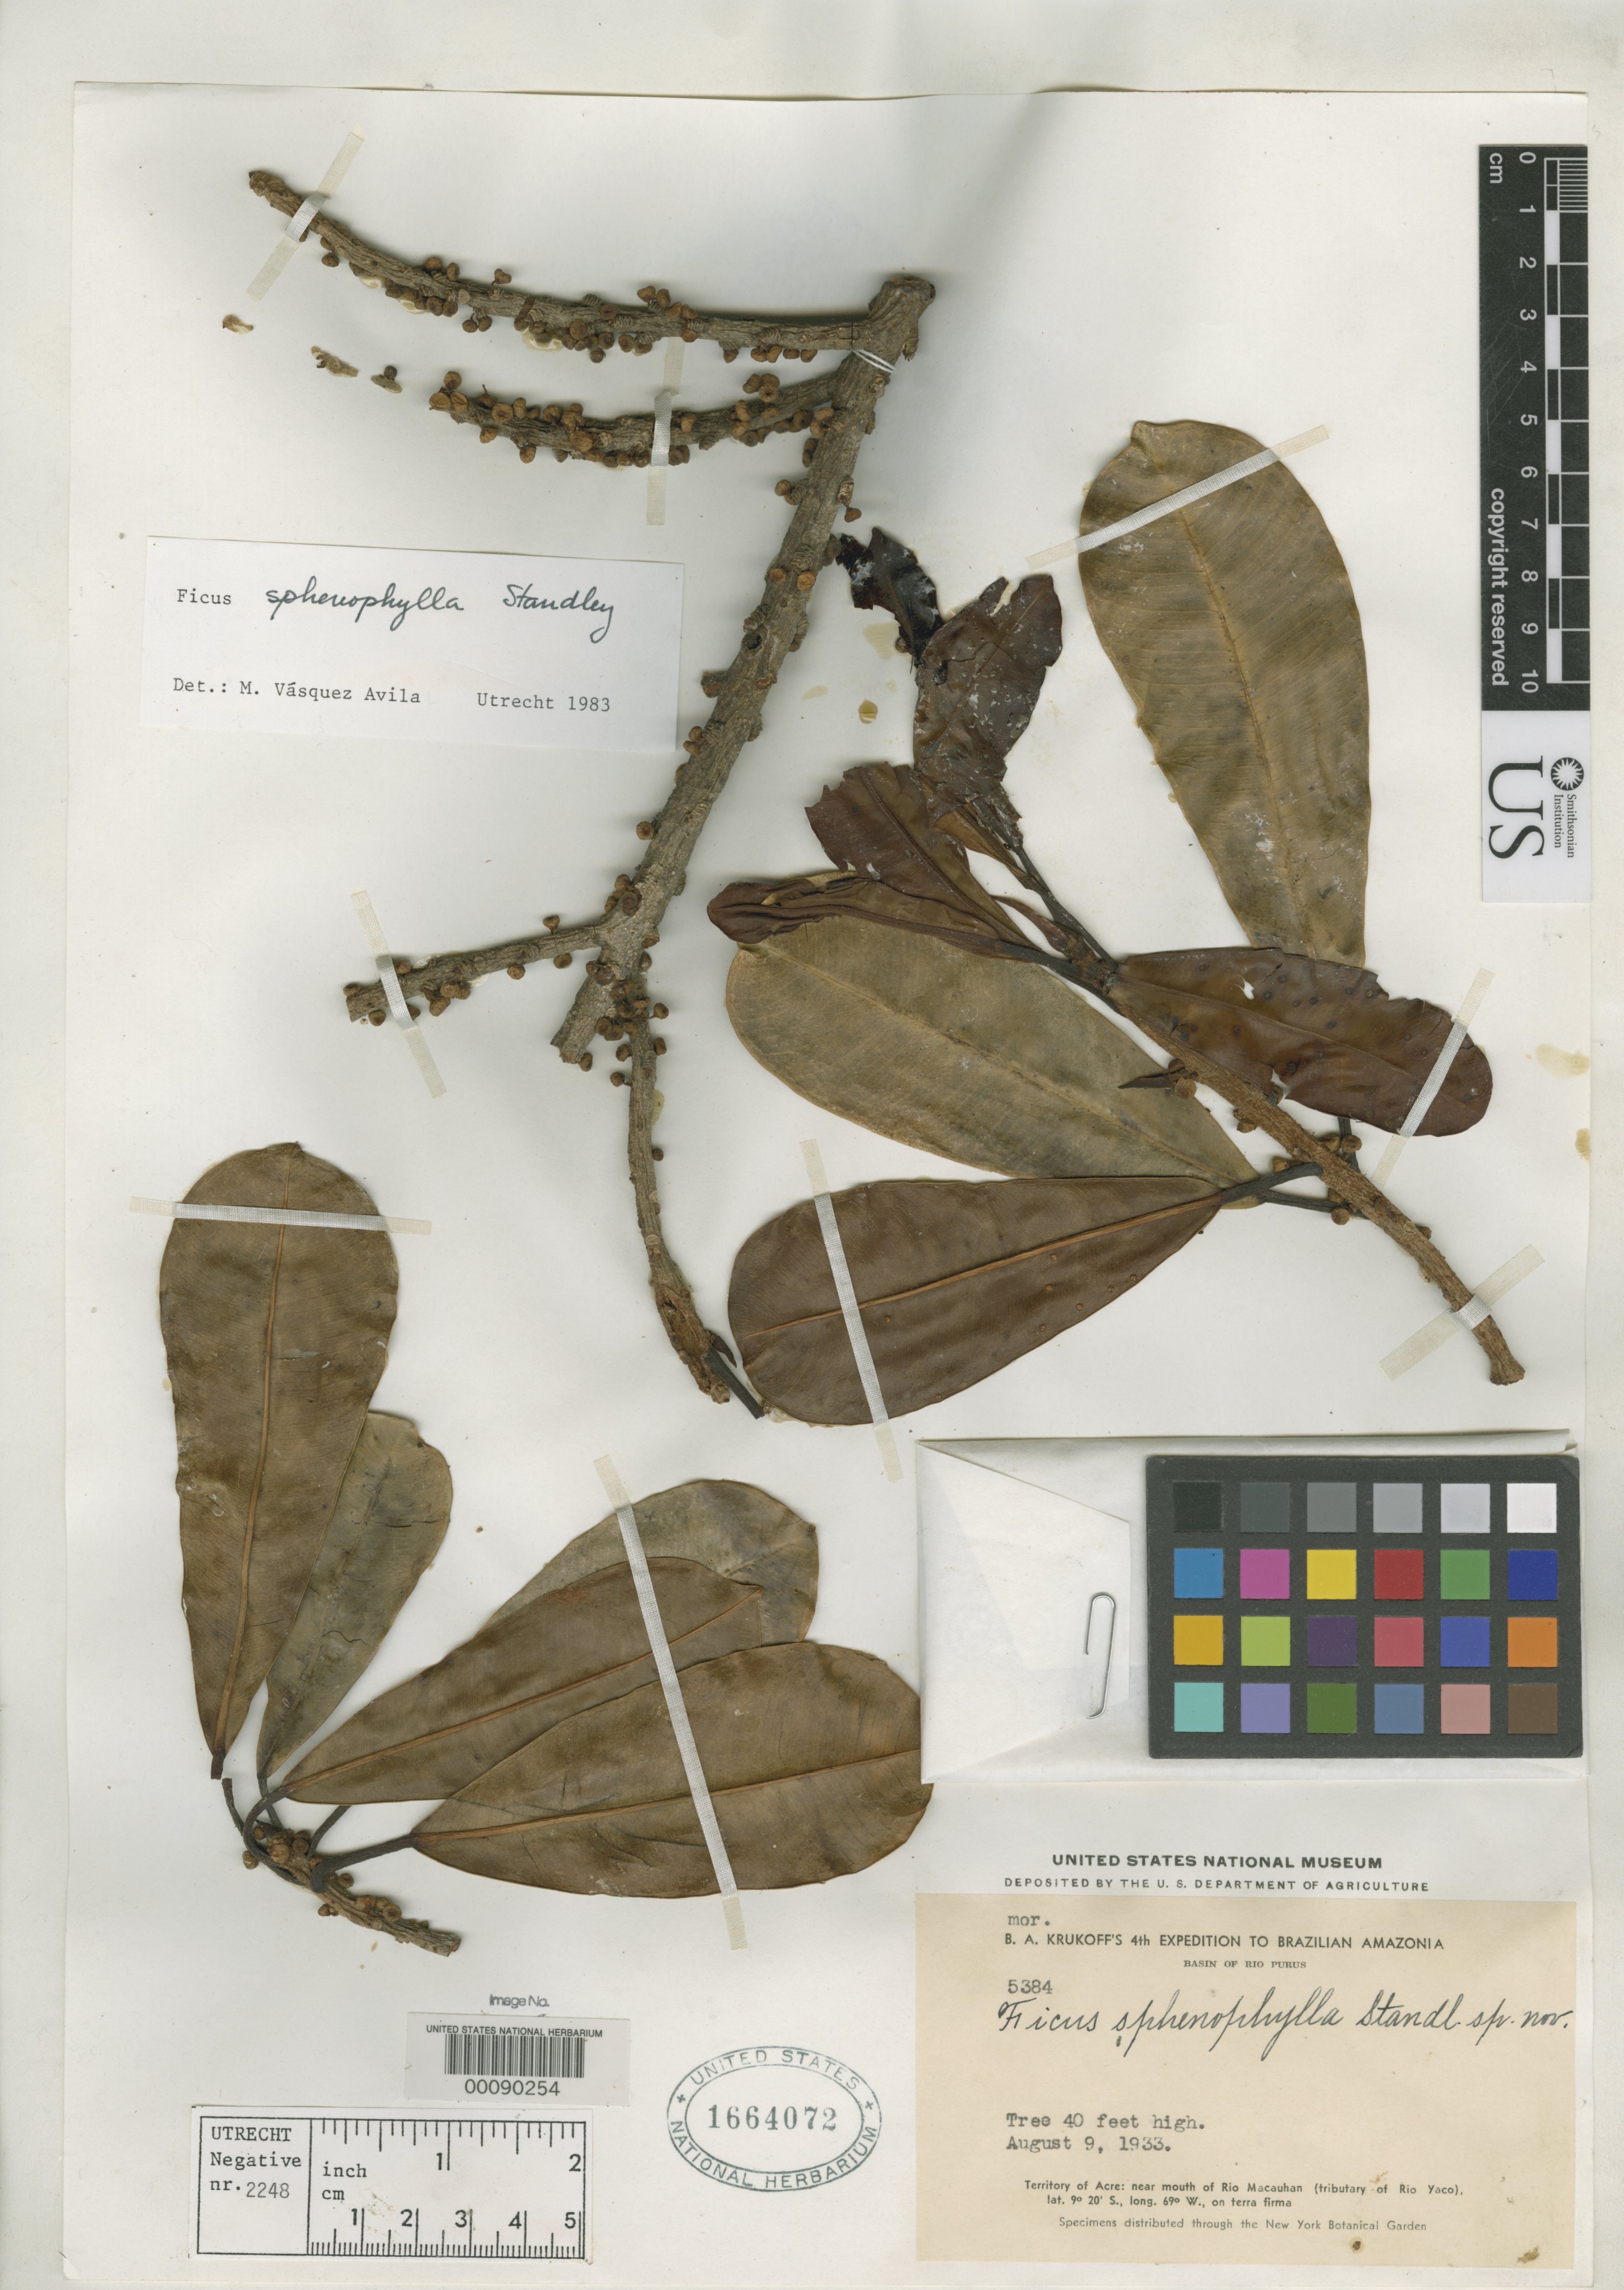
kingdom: Plantae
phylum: Tracheophyta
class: Magnoliopsida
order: Rosales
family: Moraceae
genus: Ficus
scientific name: Ficus sphenophylla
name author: Standl.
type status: Isotype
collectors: B. A. Krukoff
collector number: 5384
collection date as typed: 09 Aug 1933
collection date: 1933-08-09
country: Brazil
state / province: Acre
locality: Near mouth of Rio Macauhan.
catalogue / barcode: US 1664072